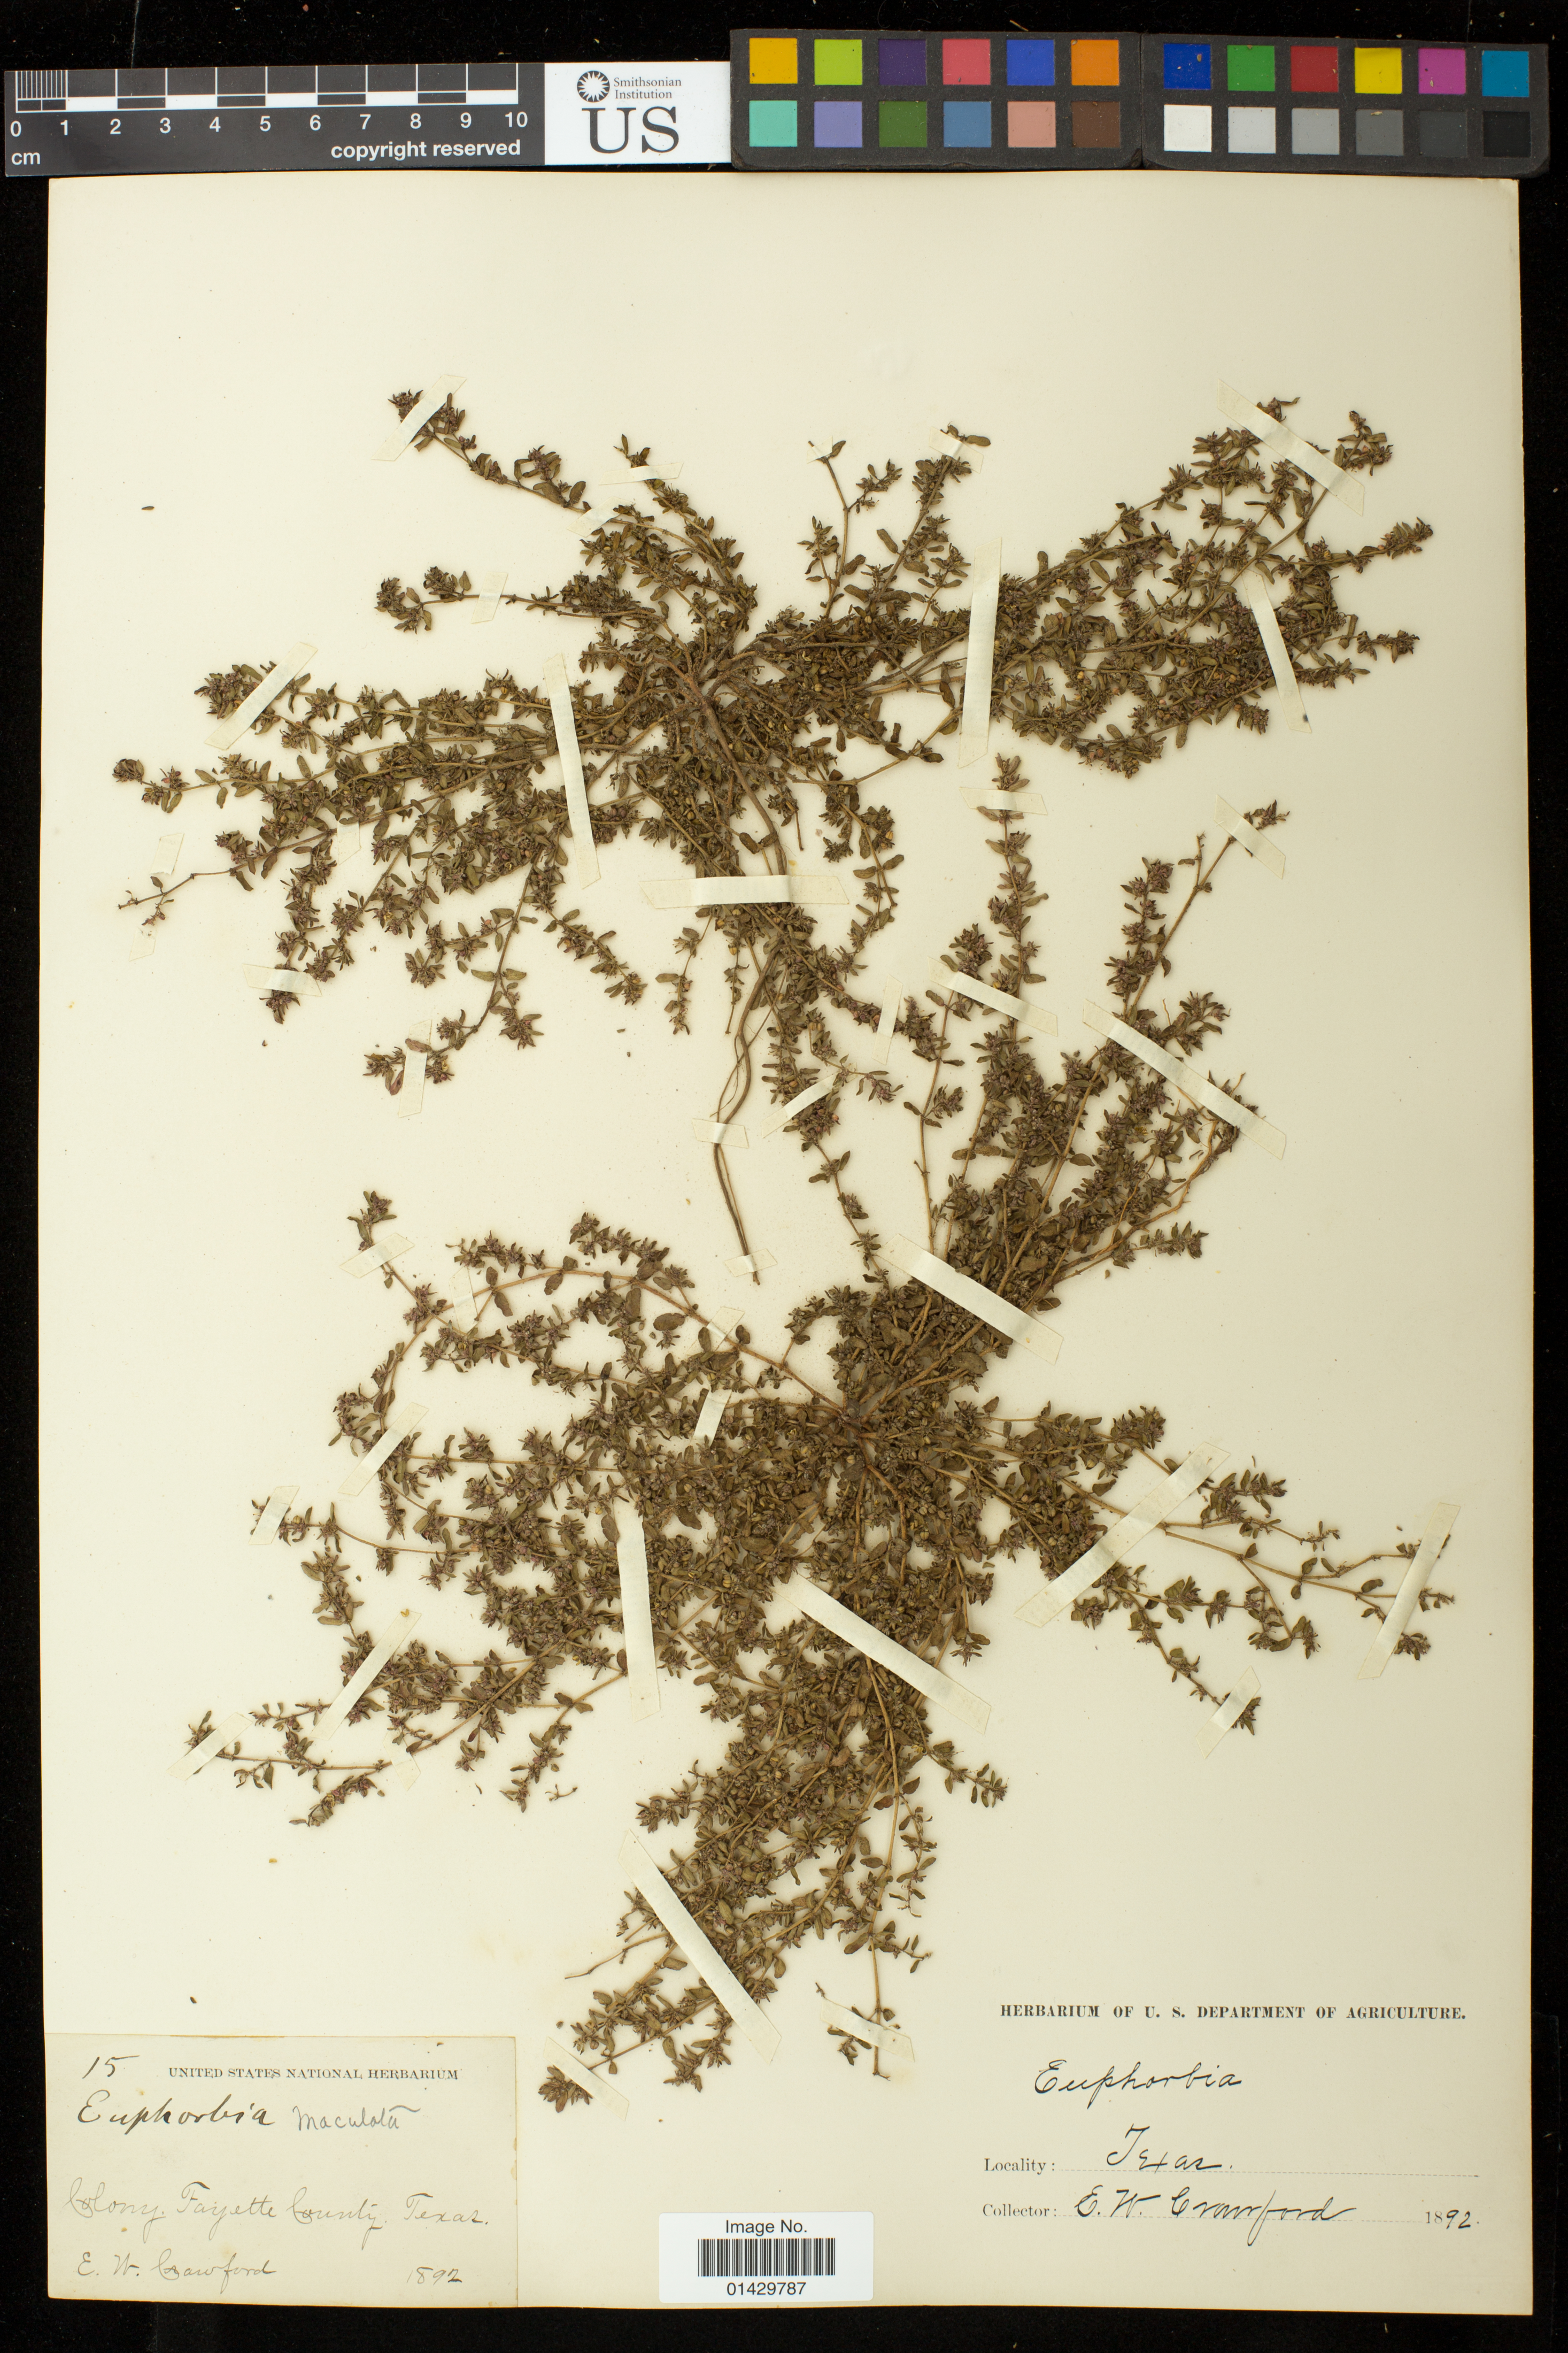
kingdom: Plantae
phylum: Tracheophyta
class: Magnoliopsida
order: Malpighiales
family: Euphorbiaceae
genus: Euphorbia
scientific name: Euphorbia maculata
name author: L.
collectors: E. Crawford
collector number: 15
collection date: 1892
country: United States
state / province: Texas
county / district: Fayette